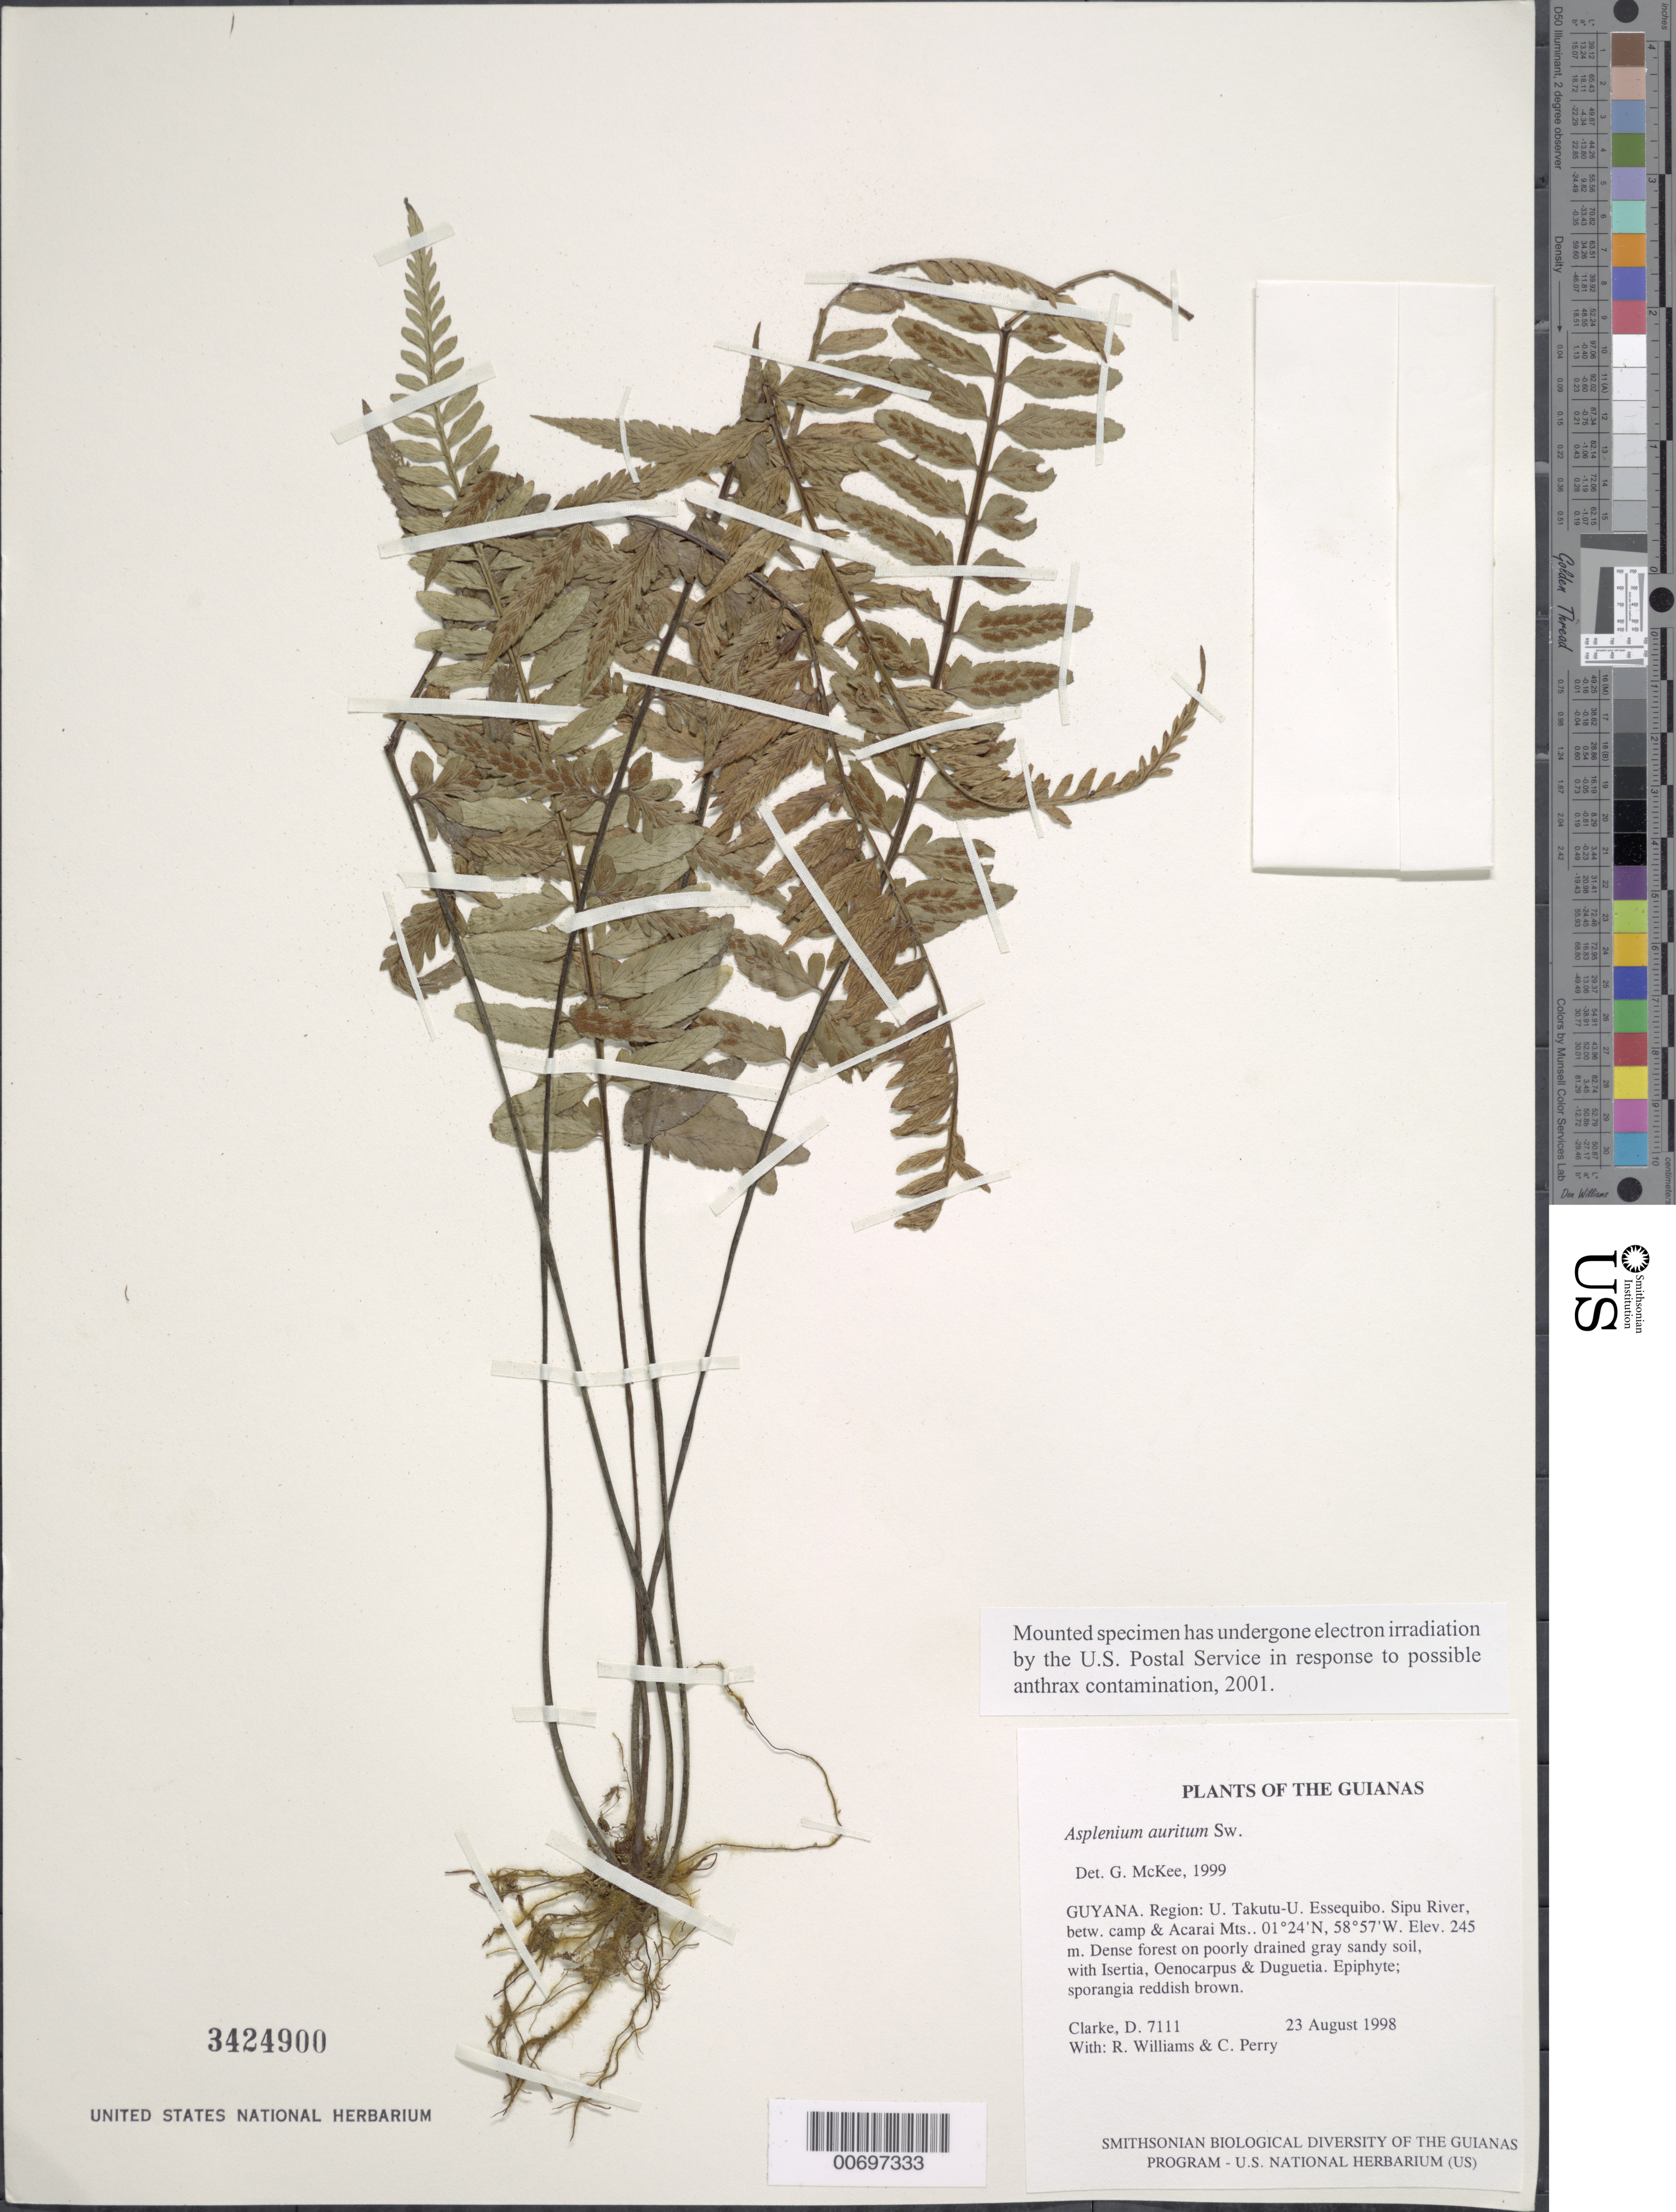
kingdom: Plantae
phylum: Tracheophyta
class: Polypodiopsida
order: Polypodiales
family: Aspleniaceae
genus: Asplenium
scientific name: Asplenium auritum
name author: Sw.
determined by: McKee, G. S., (US), NMNH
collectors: H. D. Clarke, R. Williams & C. Perry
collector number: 7111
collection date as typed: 23 August 1998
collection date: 1998-08-23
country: Guyana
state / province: U. Takutu-U. Essequibo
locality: Sipu River, betw. camp & Acarai Mts.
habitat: Dense forest on poorly drained gray sandy soil, with Isertia, Oenocarpus & Duguetia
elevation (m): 245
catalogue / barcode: US 3424900